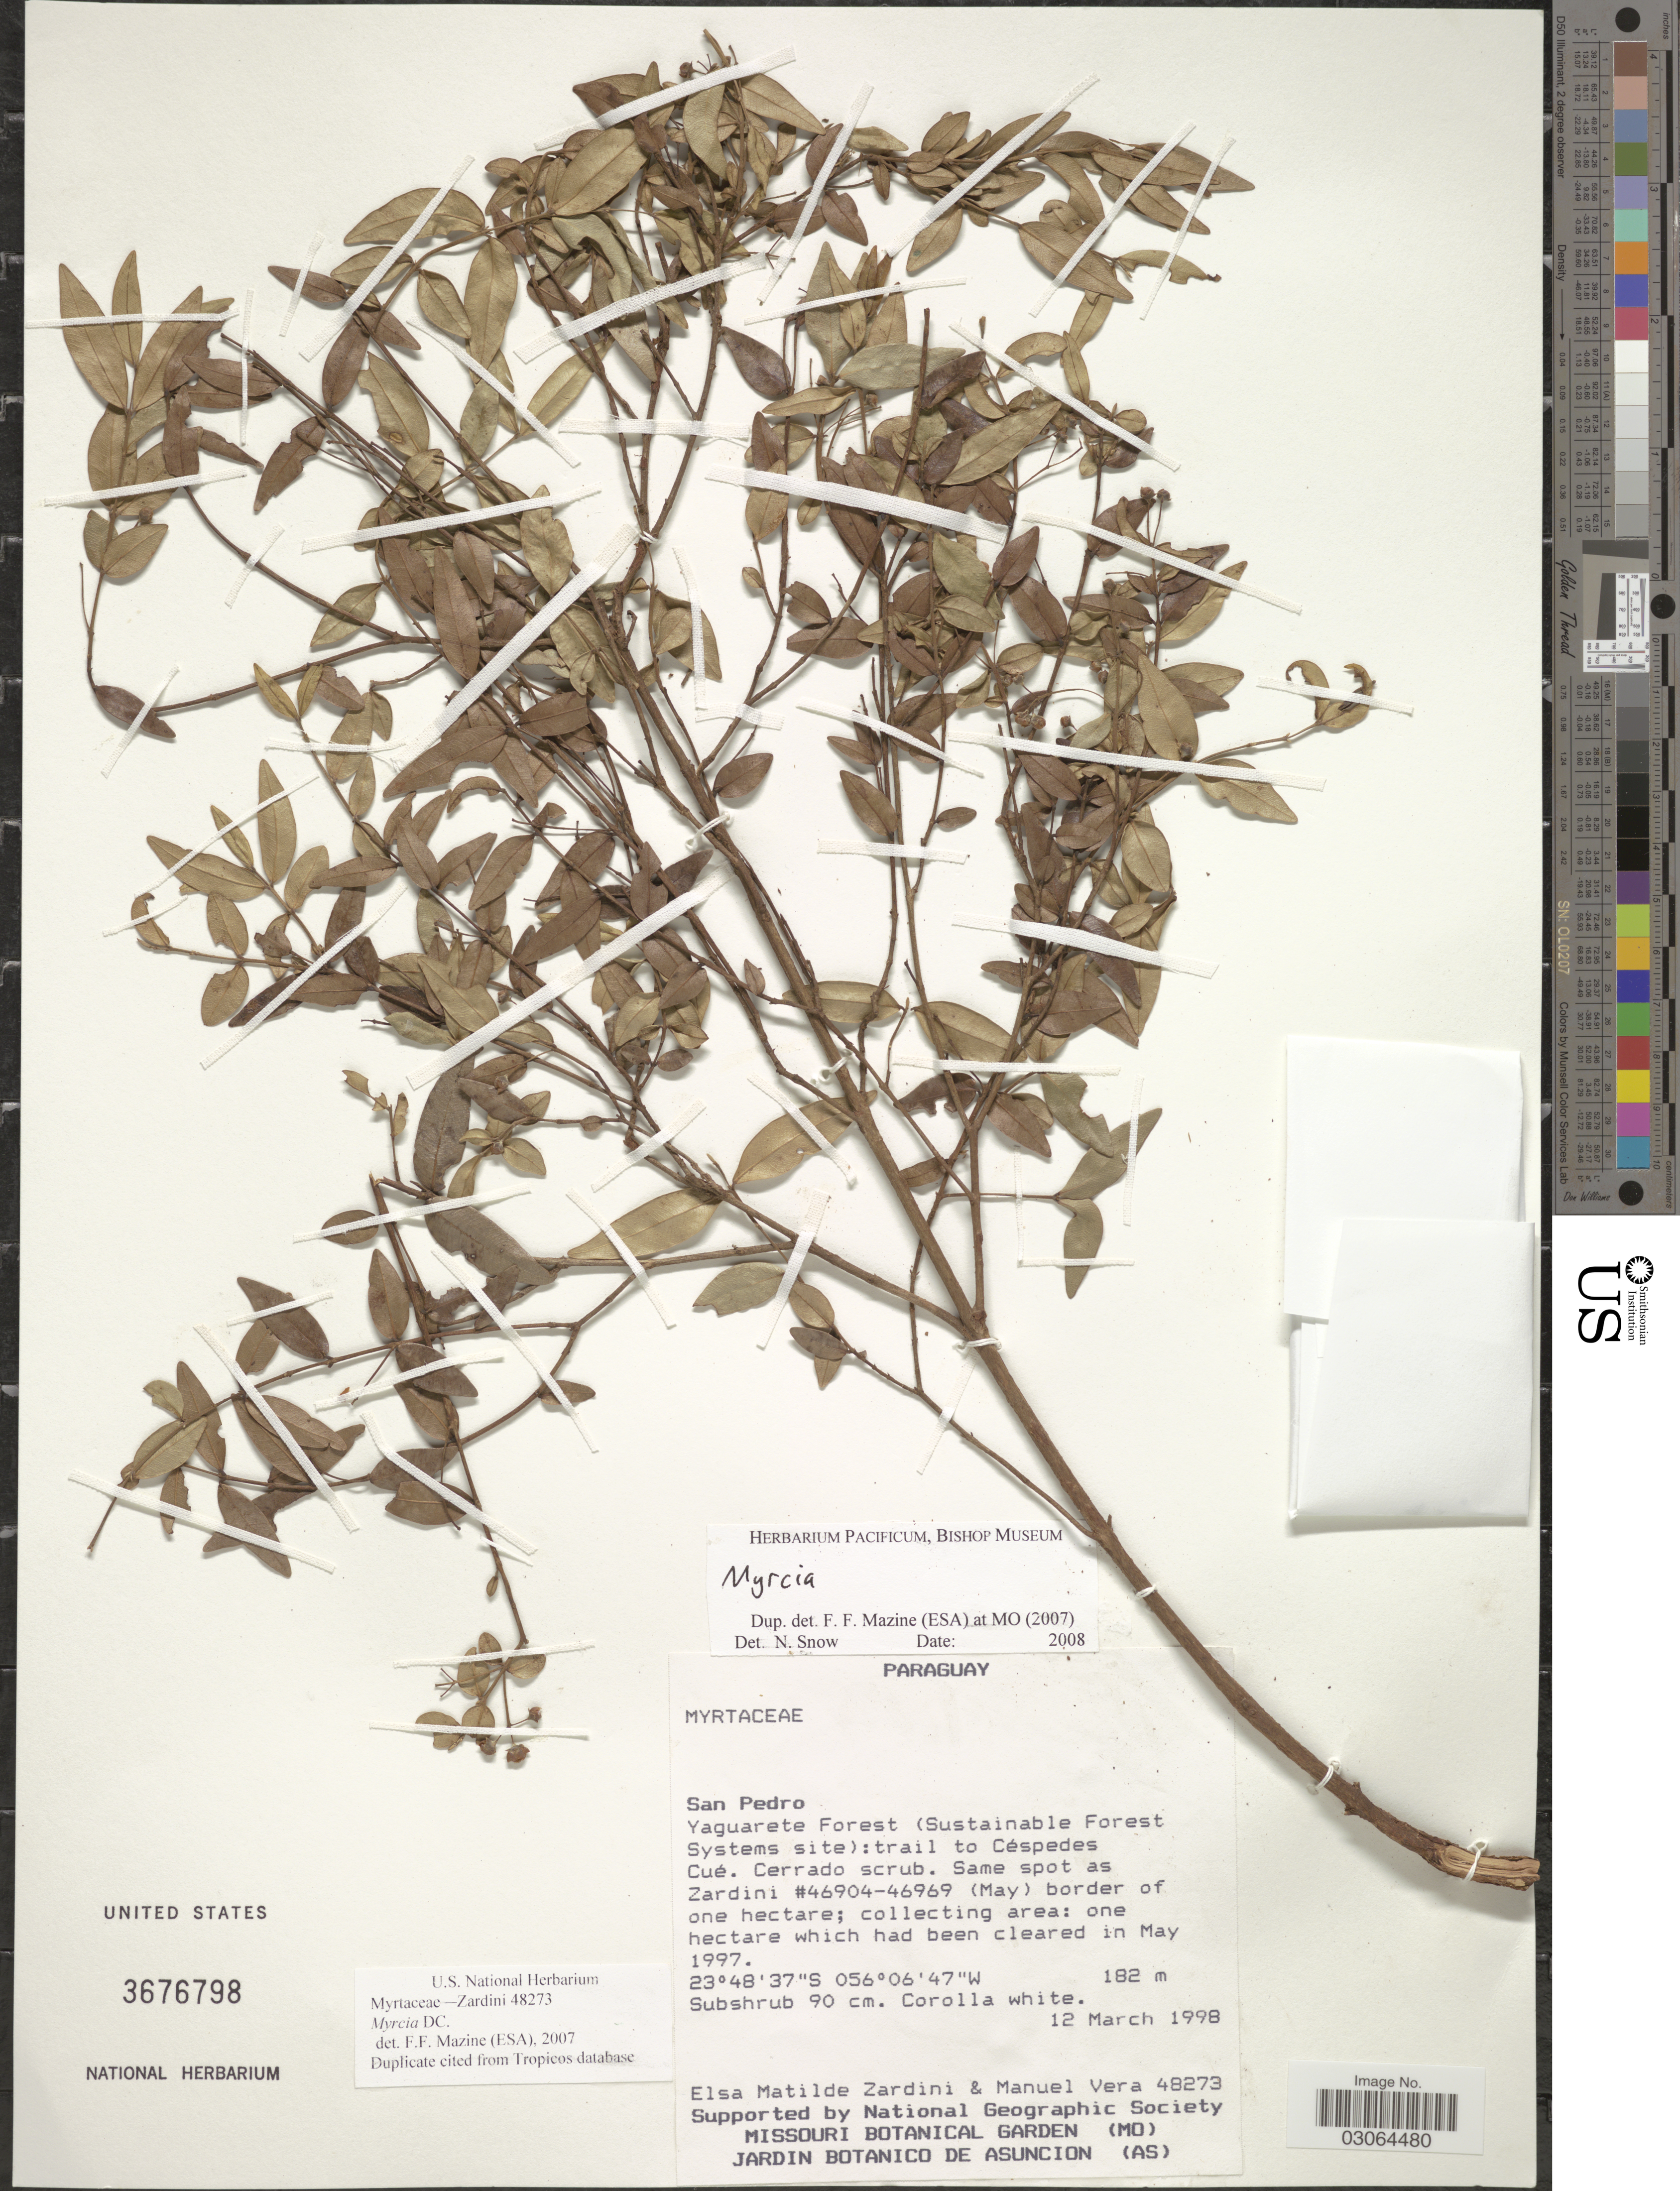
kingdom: Plantae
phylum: Tracheophyta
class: Magnoliopsida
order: Myrtales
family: Myrtaceae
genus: Myrcia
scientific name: Myrcia sp.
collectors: E. M. Zardini & M. Vera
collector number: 48273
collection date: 1998-03-12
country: Paraguay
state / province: San Pedro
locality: Yaguarete Forest (Sustainable Forest Systems site): trail to Céspedes Cué. Cerrado scrub. Same spot as Zardini #46904-46969 (May) border of one hectare.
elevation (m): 182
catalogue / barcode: US 3676798